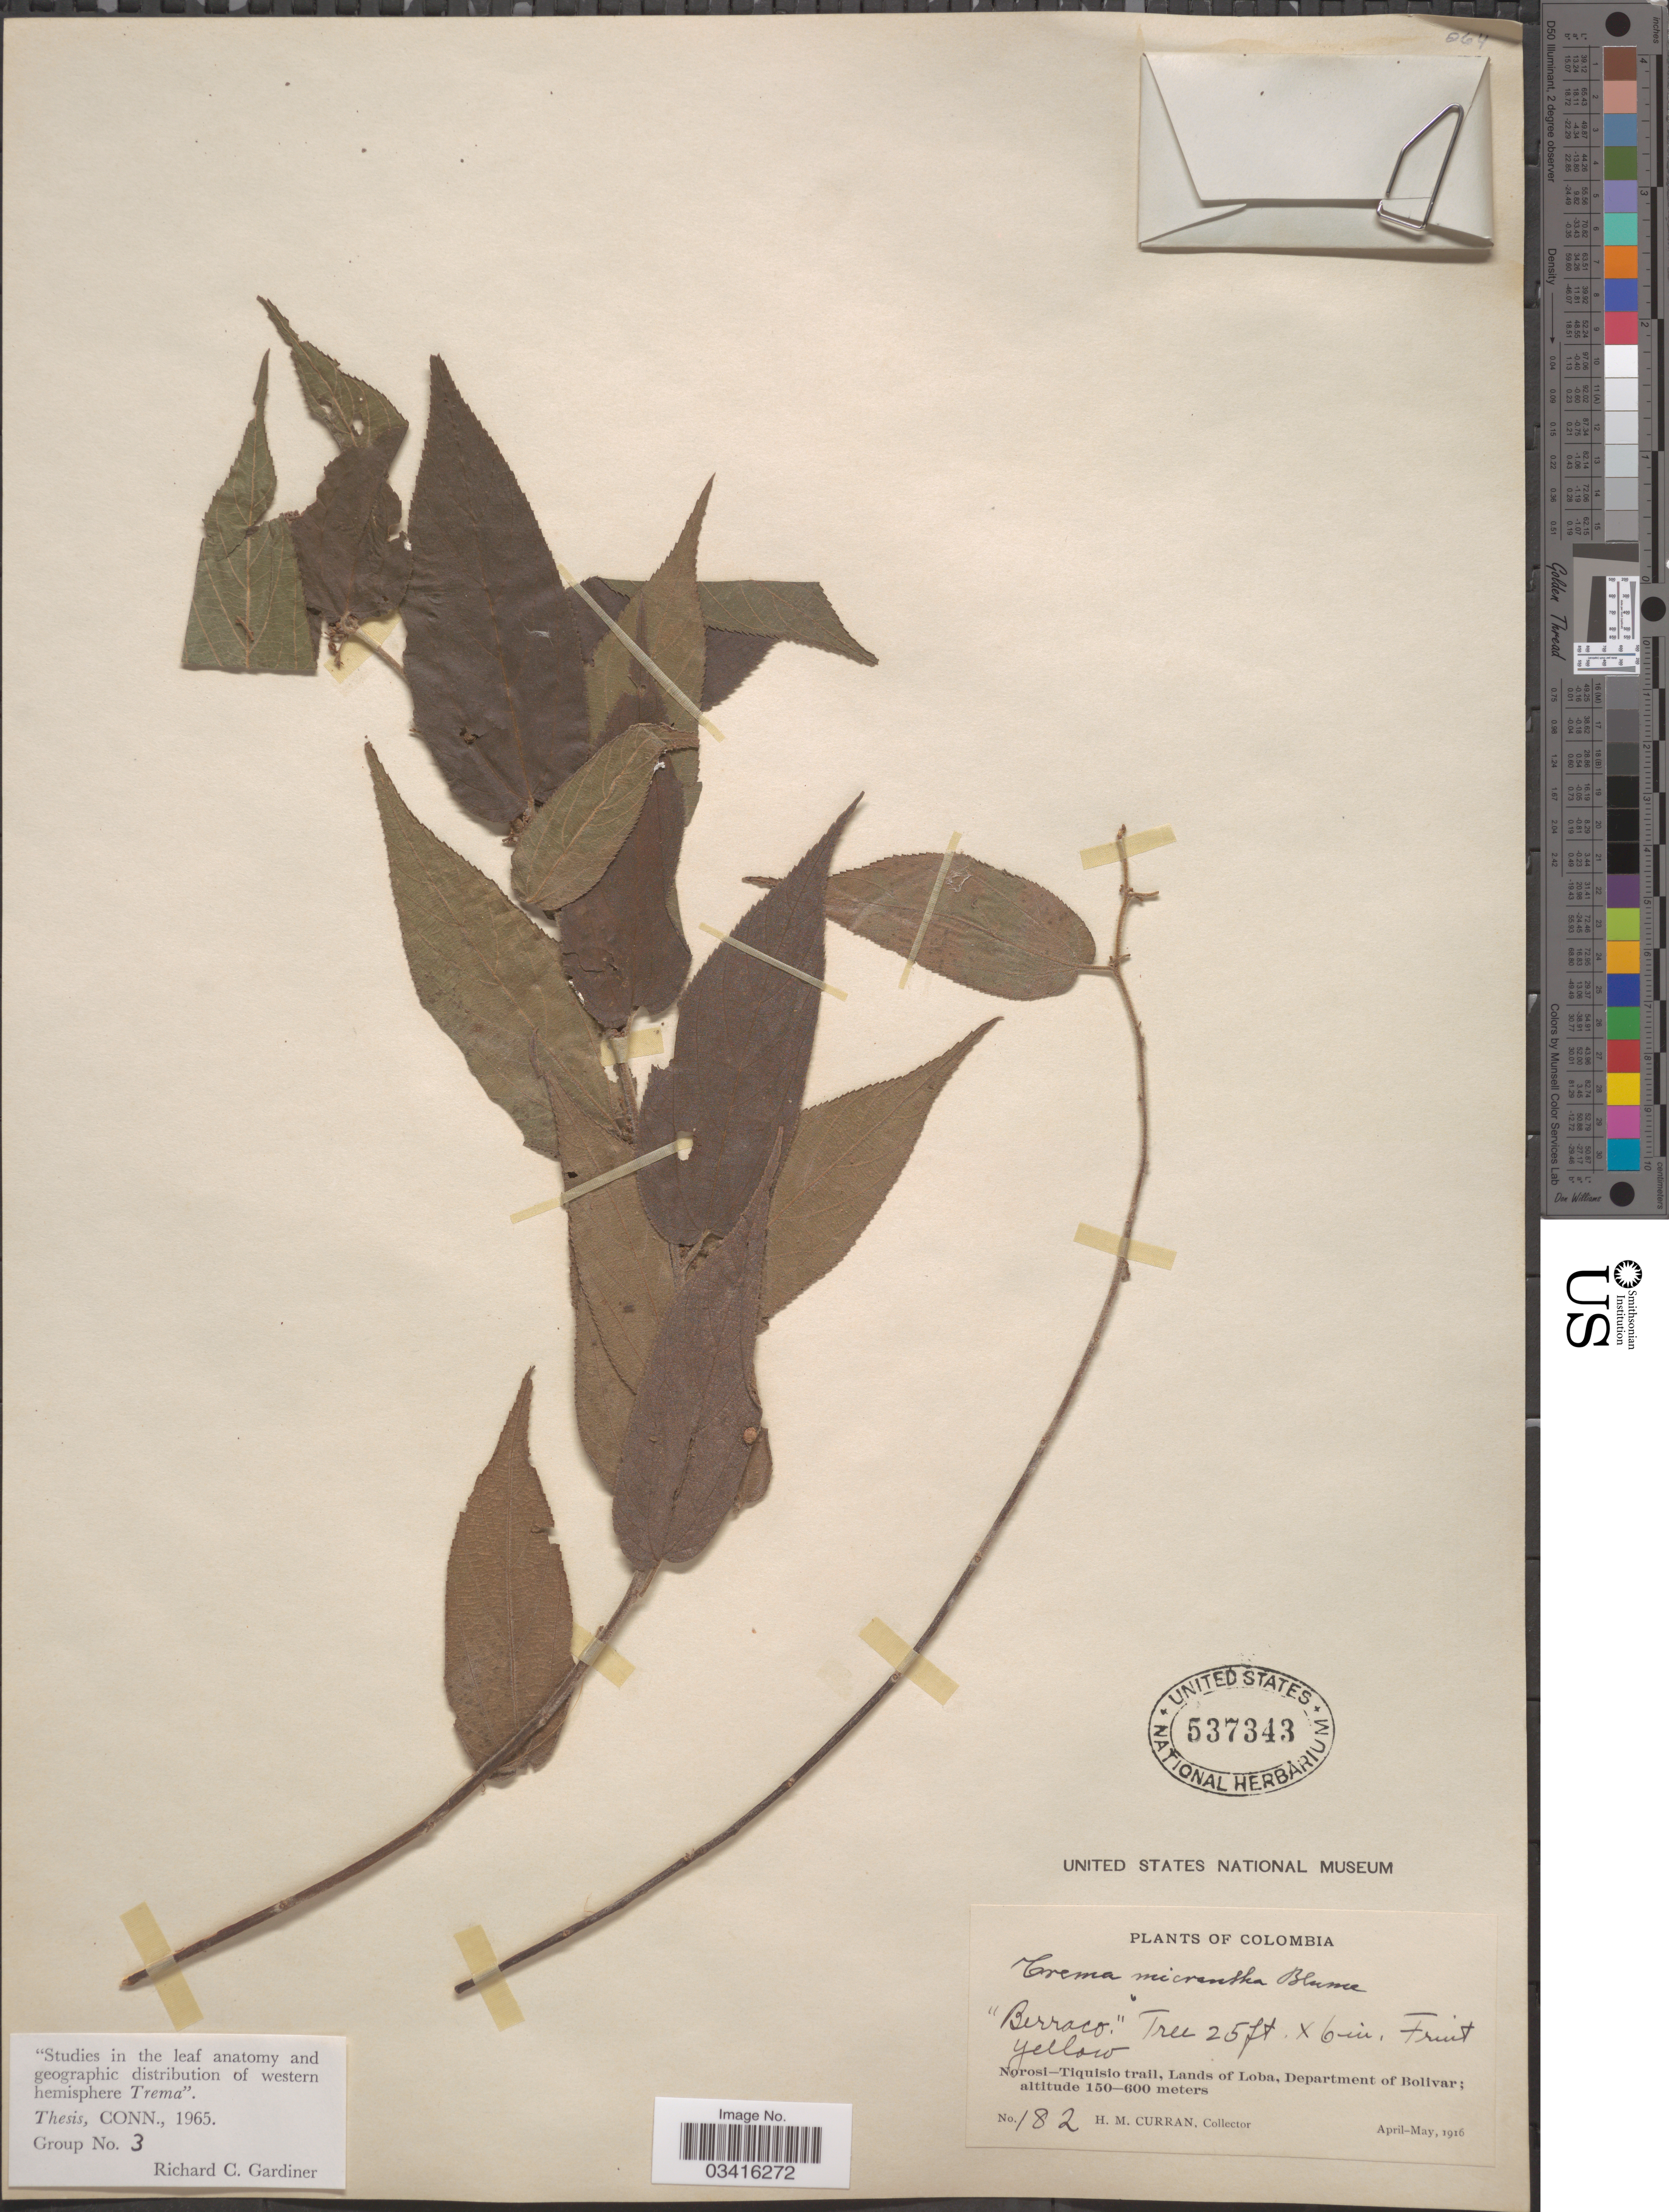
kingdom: Plantae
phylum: Tracheophyta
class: Magnoliopsida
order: Rosales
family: Cannabaceae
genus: Trema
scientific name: Trema micranthum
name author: (L.) Blume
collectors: H. M. Curran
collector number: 182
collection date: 1916-04/1916-05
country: Venezuela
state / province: Bolivar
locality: Norosi-Tiquisio trail, Lands of Loba, Department of Bolivar.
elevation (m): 150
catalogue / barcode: US 537343